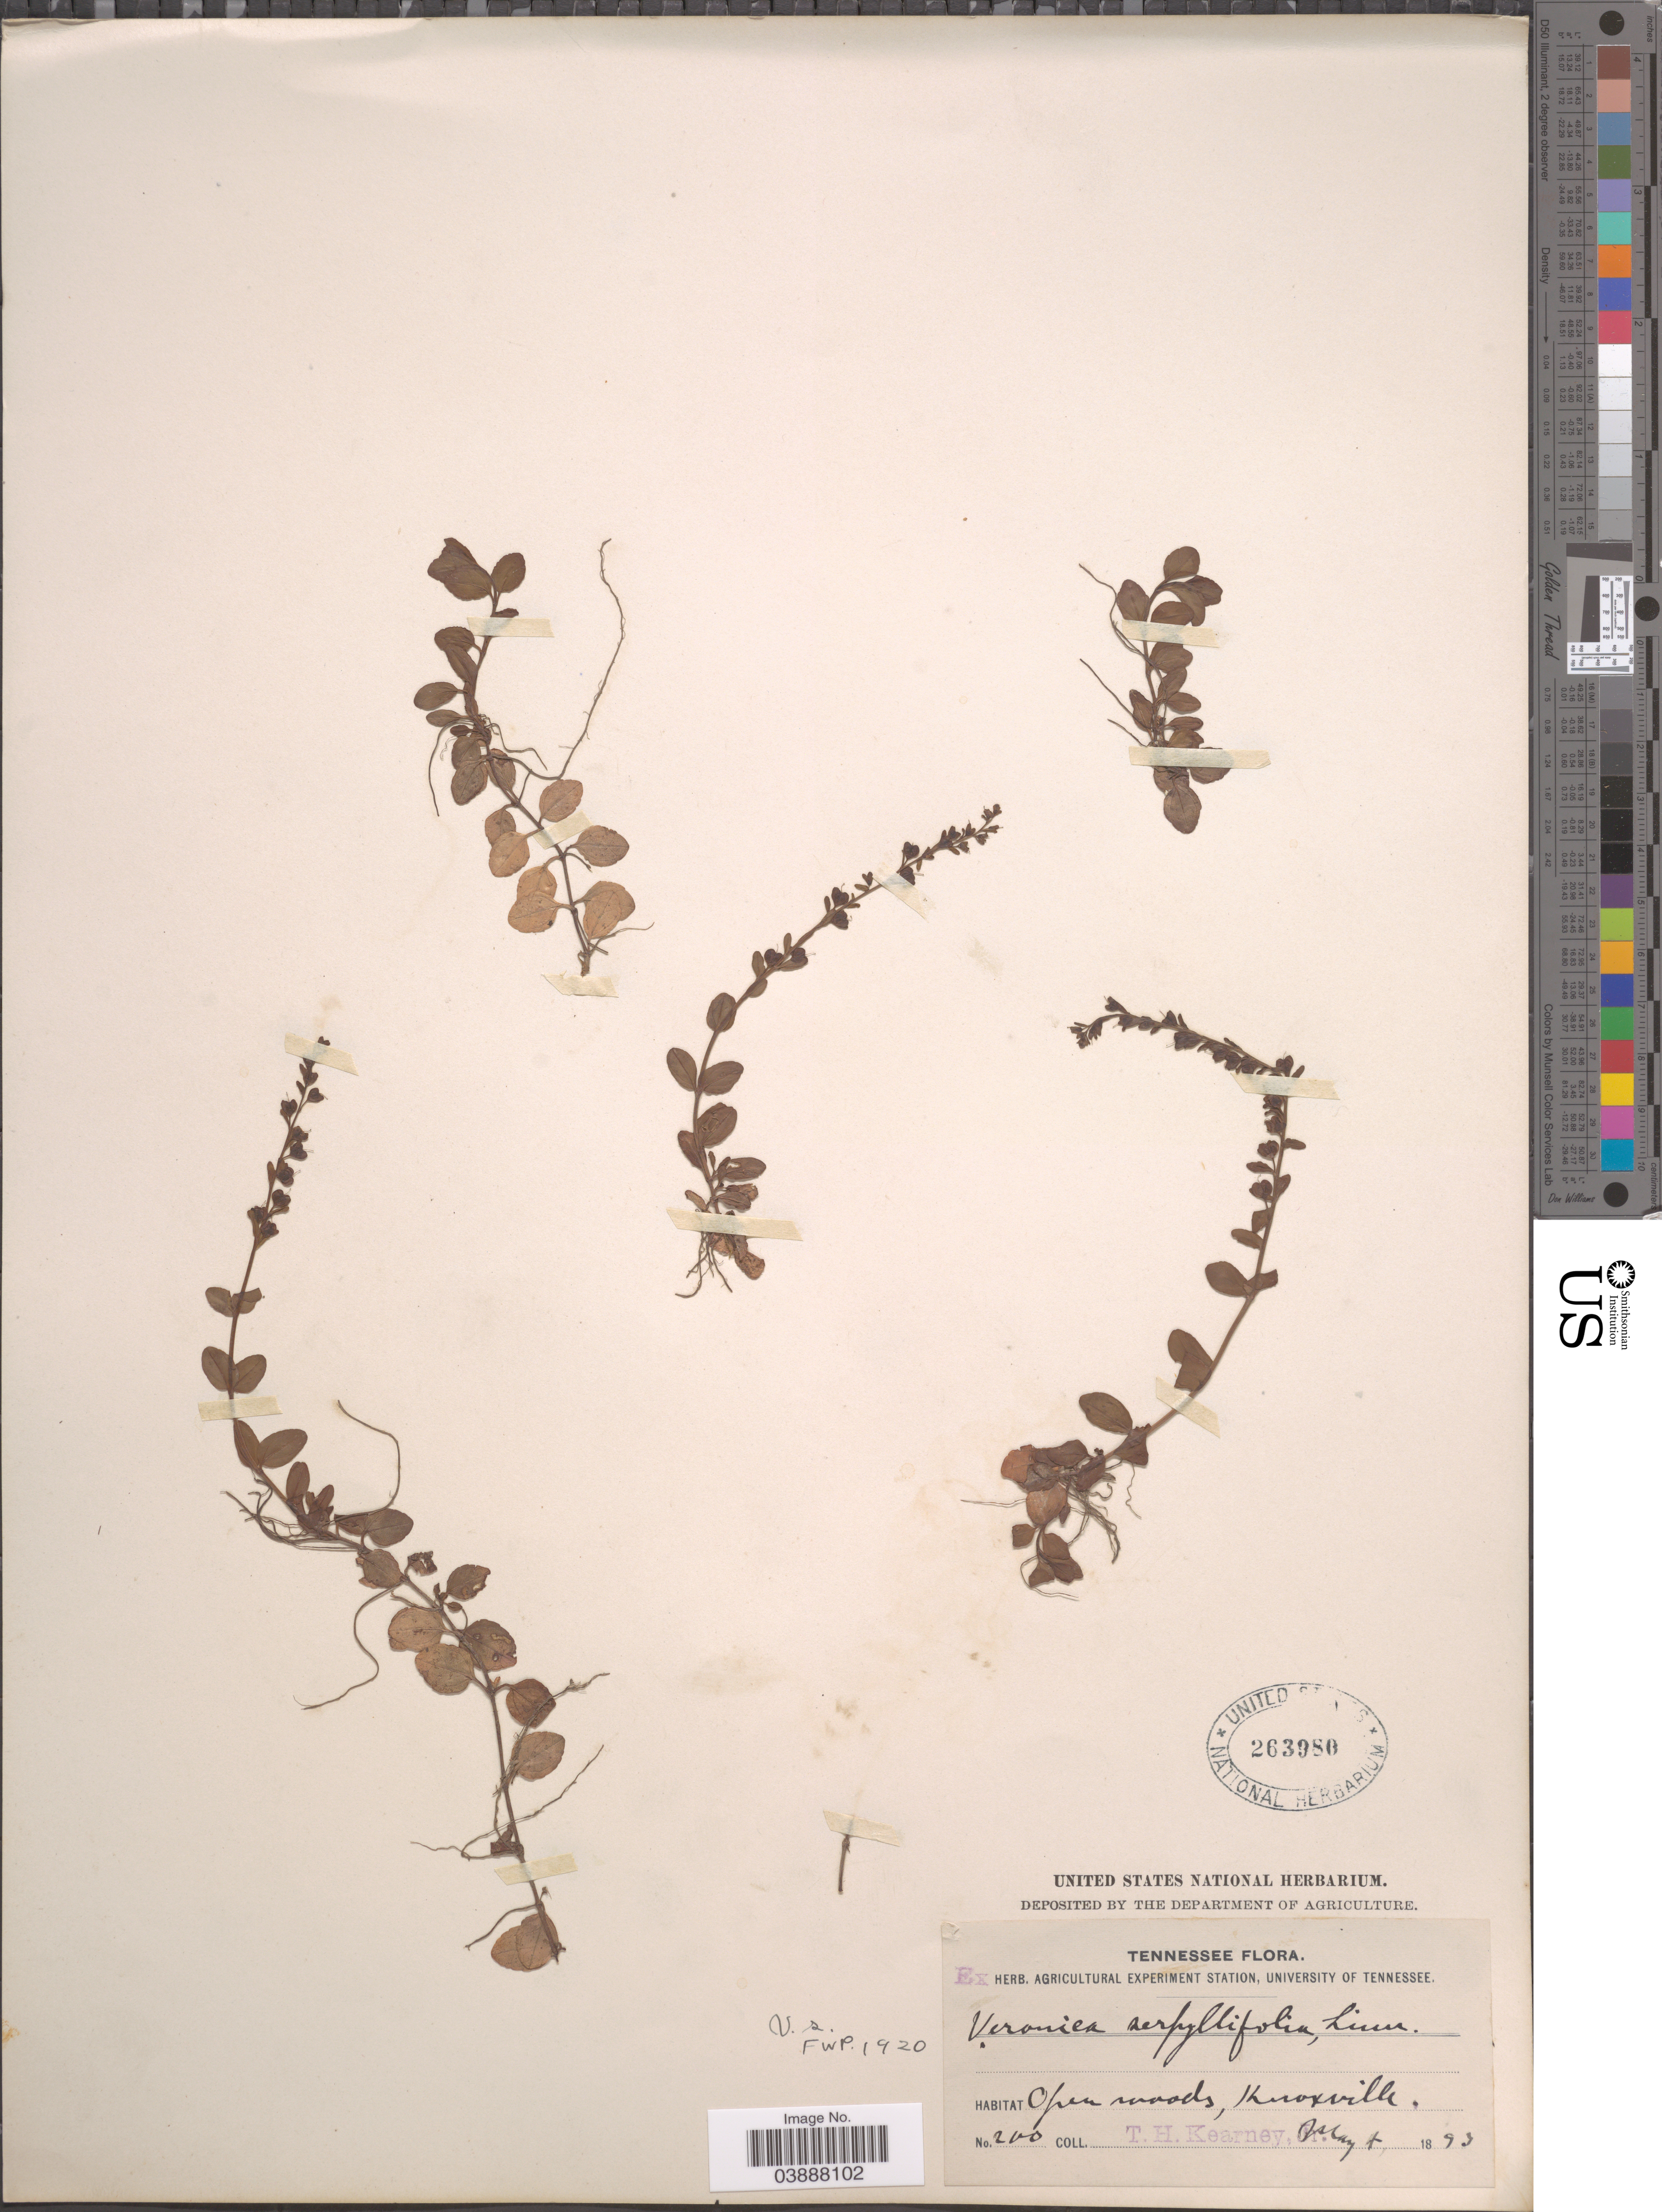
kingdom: Plantae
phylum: Tracheophyta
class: Magnoliopsida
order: Lamiales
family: Plantaginaceae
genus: Veronica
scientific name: Veronica serpyllifolia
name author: L.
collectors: T. H. Kearney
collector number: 200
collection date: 1893-05-04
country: United States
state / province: Tennessee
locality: Open woods, Knoxville.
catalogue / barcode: US 263980